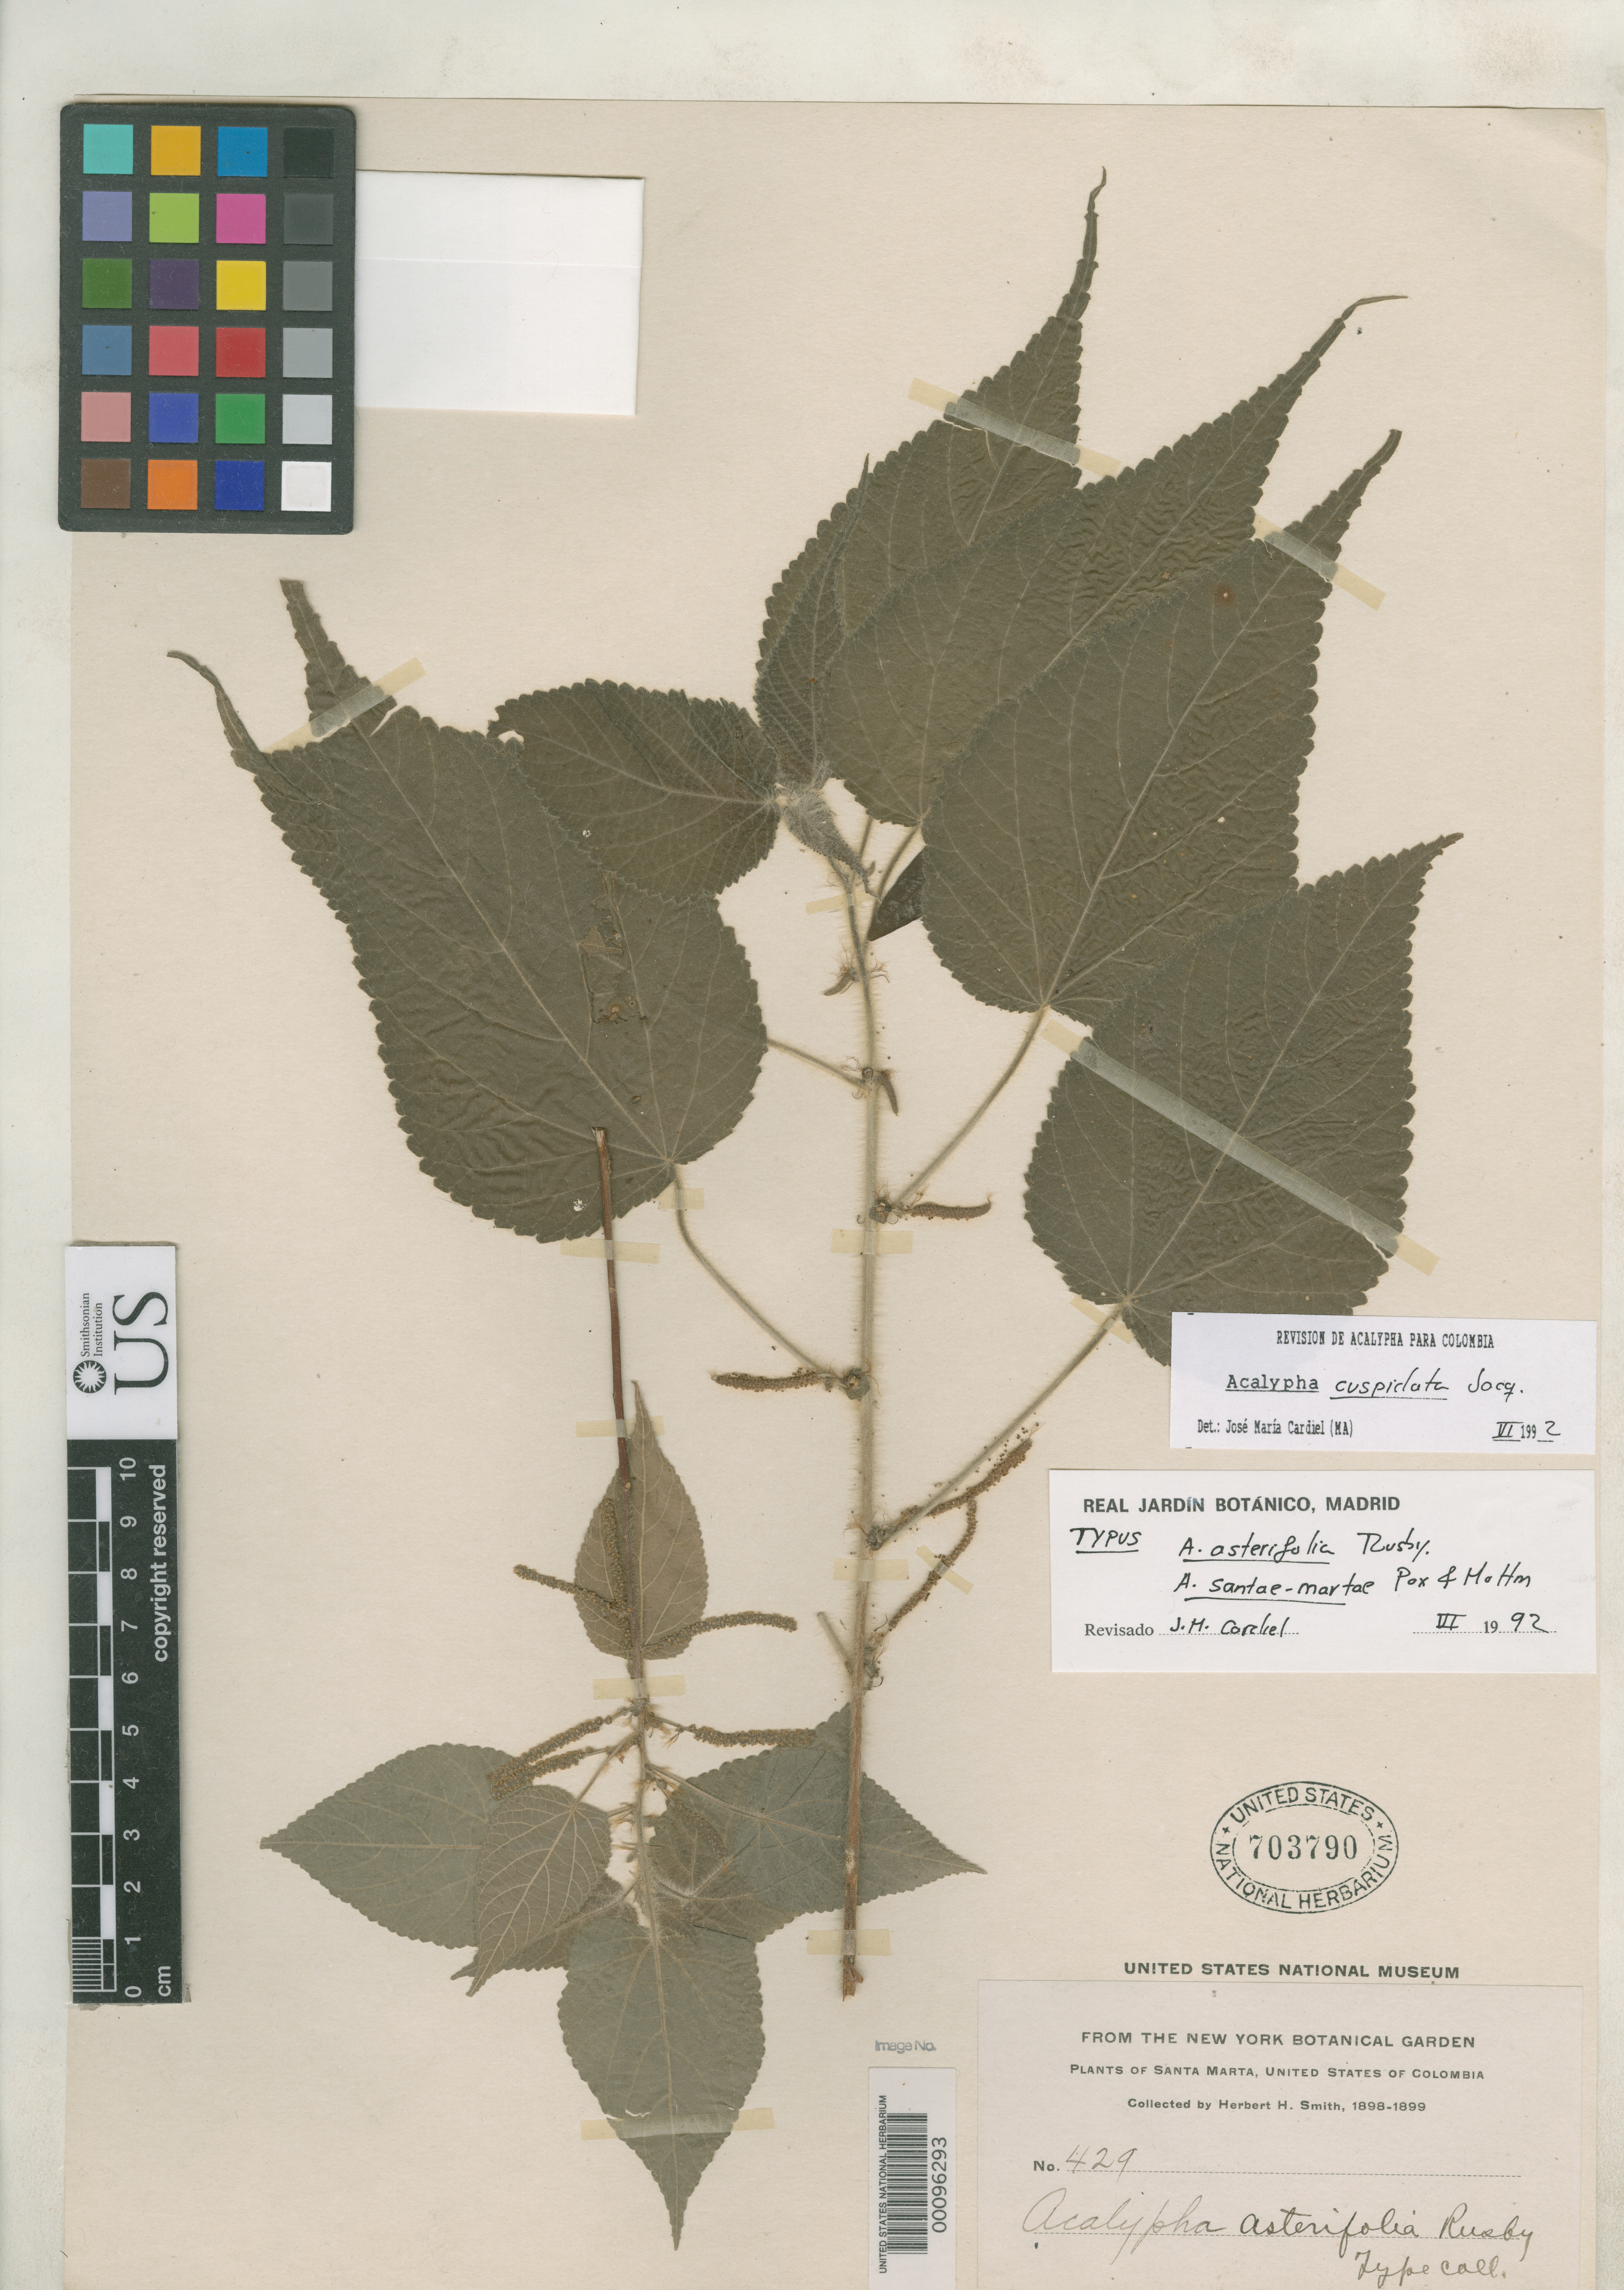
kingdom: Plantae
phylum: Tracheophyta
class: Magnoliopsida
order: Malpighiales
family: Euphorbiaceae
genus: Acalypha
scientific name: Acalypha asterifolia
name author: Rusby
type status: Isotype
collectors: Herbert H. Smith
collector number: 429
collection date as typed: Oct 1898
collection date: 1898-10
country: Colombia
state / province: Magdalena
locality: Santa Marta.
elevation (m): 122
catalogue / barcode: US 703790-2